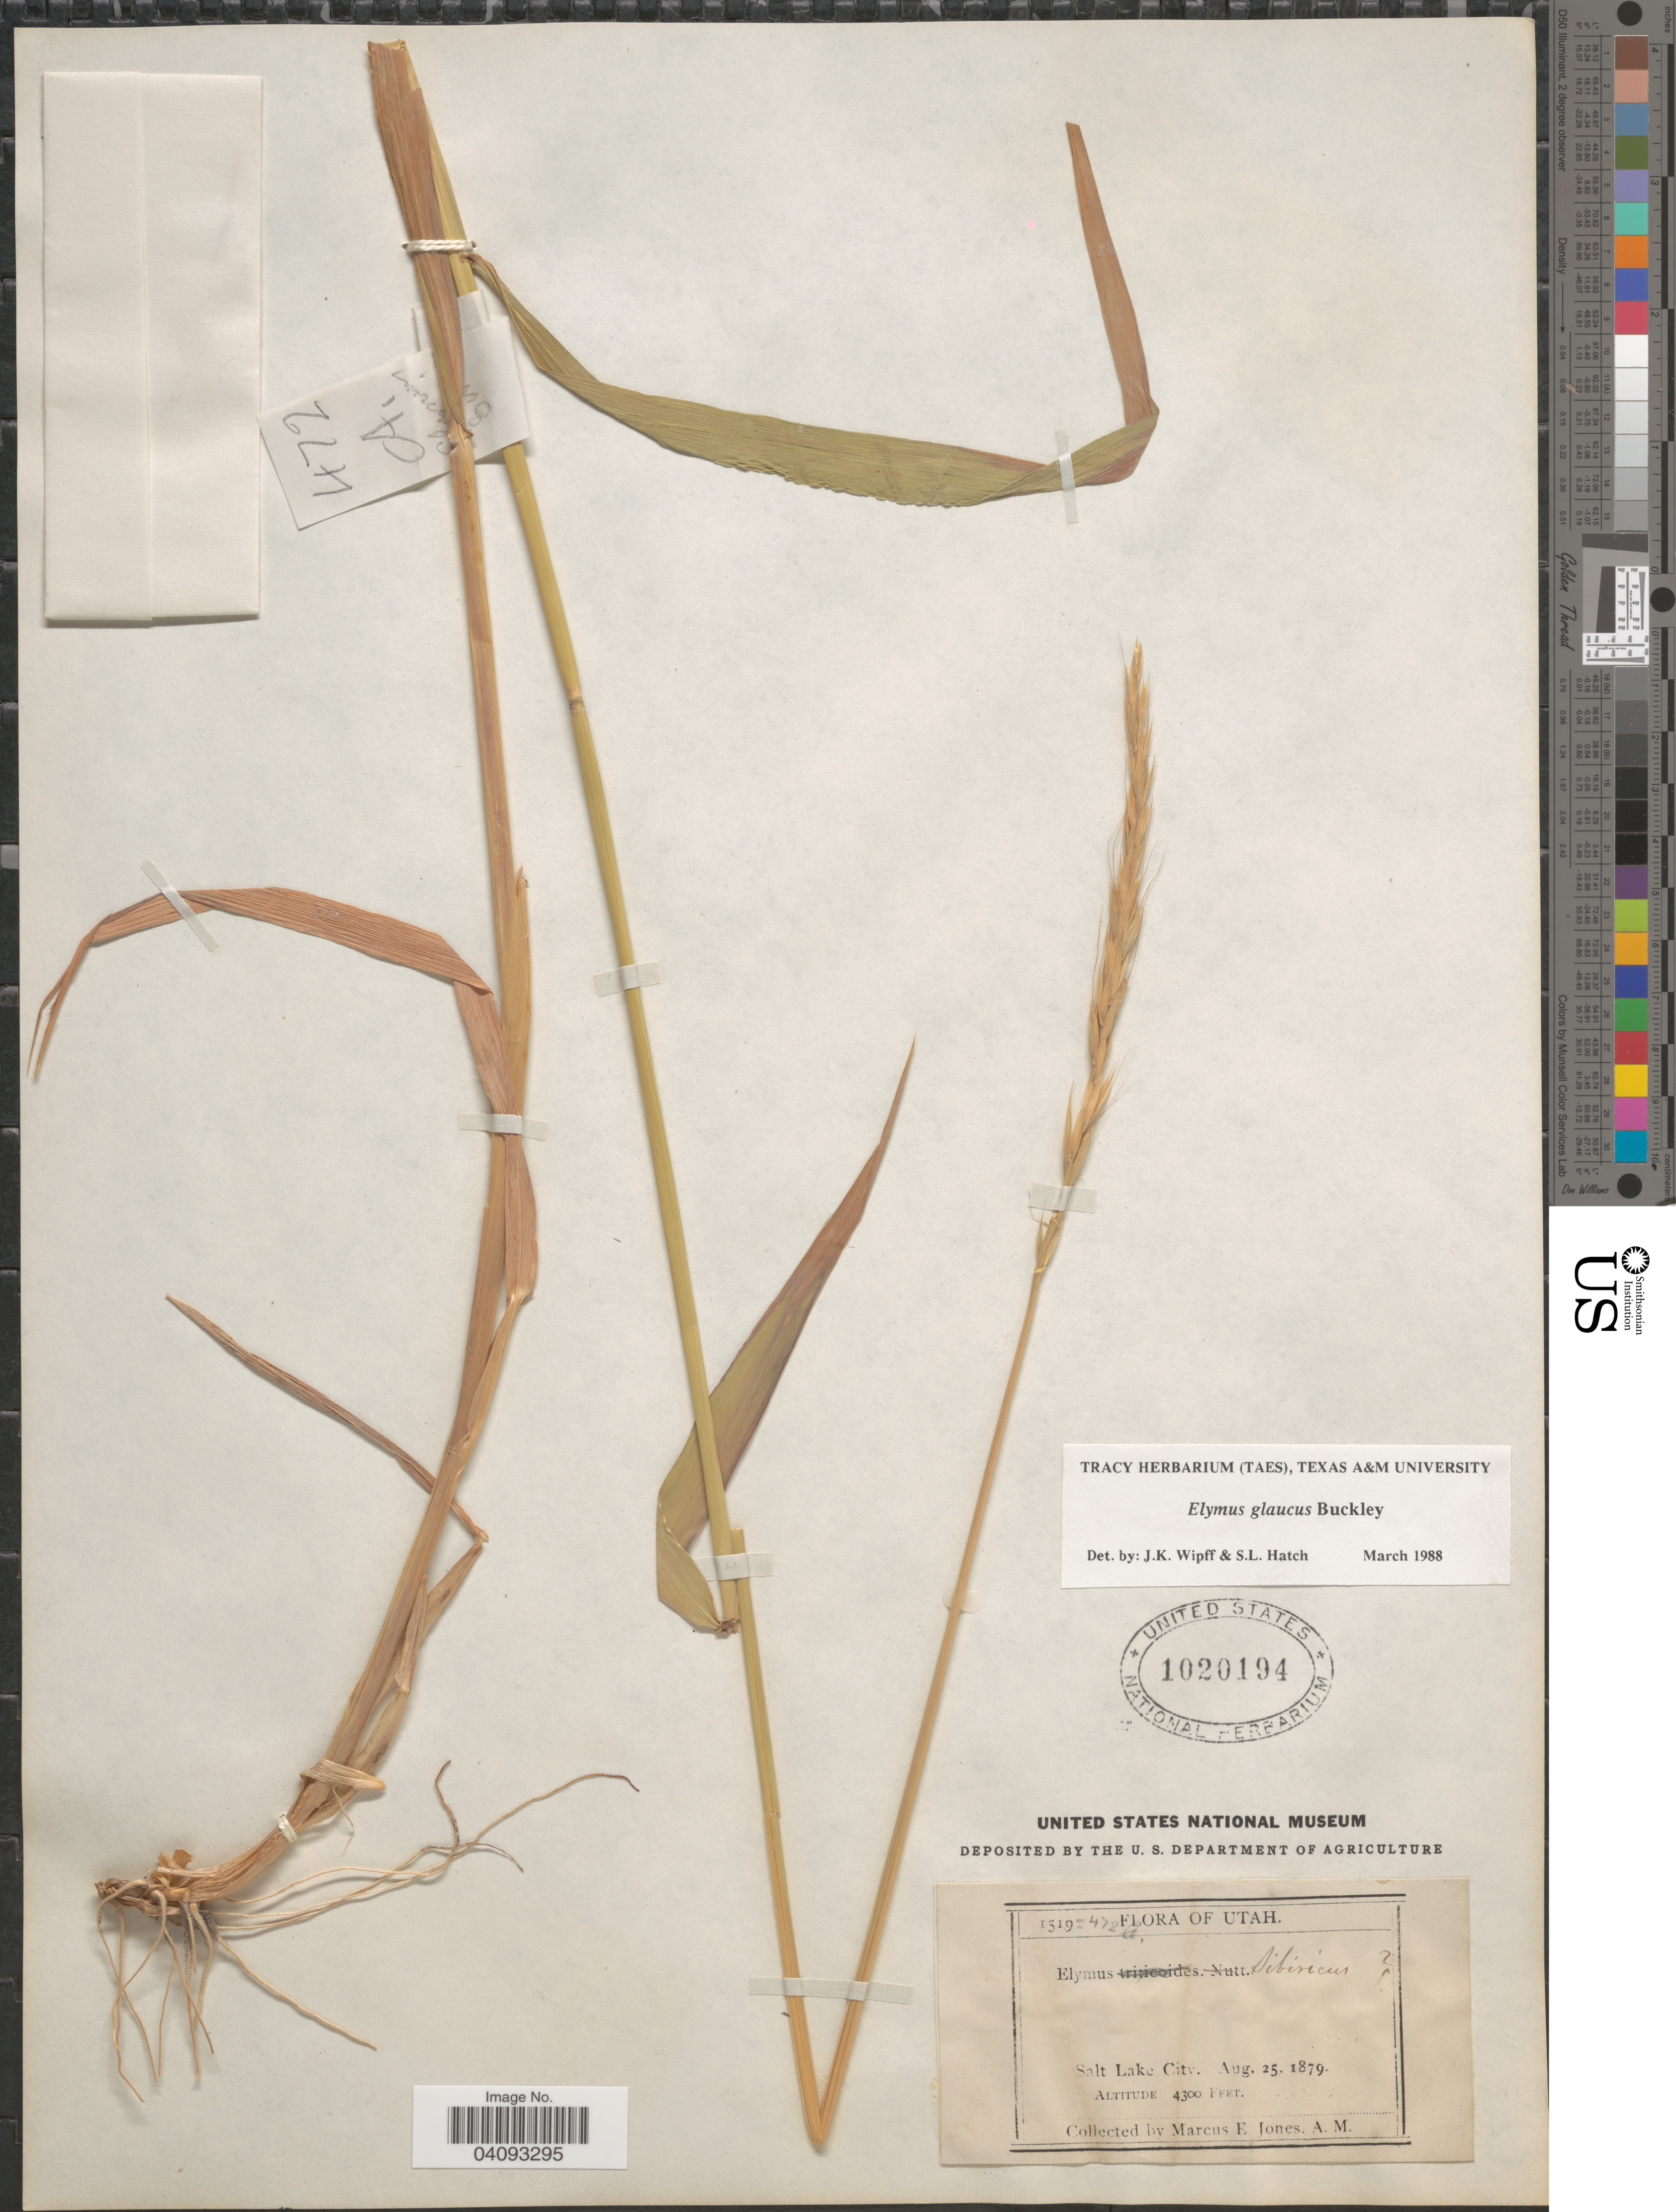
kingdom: Plantae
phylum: Tracheophyta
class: Liliopsida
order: Poales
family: Poaceae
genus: Elymus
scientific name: Elymus glaucus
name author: Buckley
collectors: M. E. Jones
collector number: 1519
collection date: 1879-08-25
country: United States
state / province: Utah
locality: Salt Lake City.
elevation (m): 1311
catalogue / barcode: US 1020194